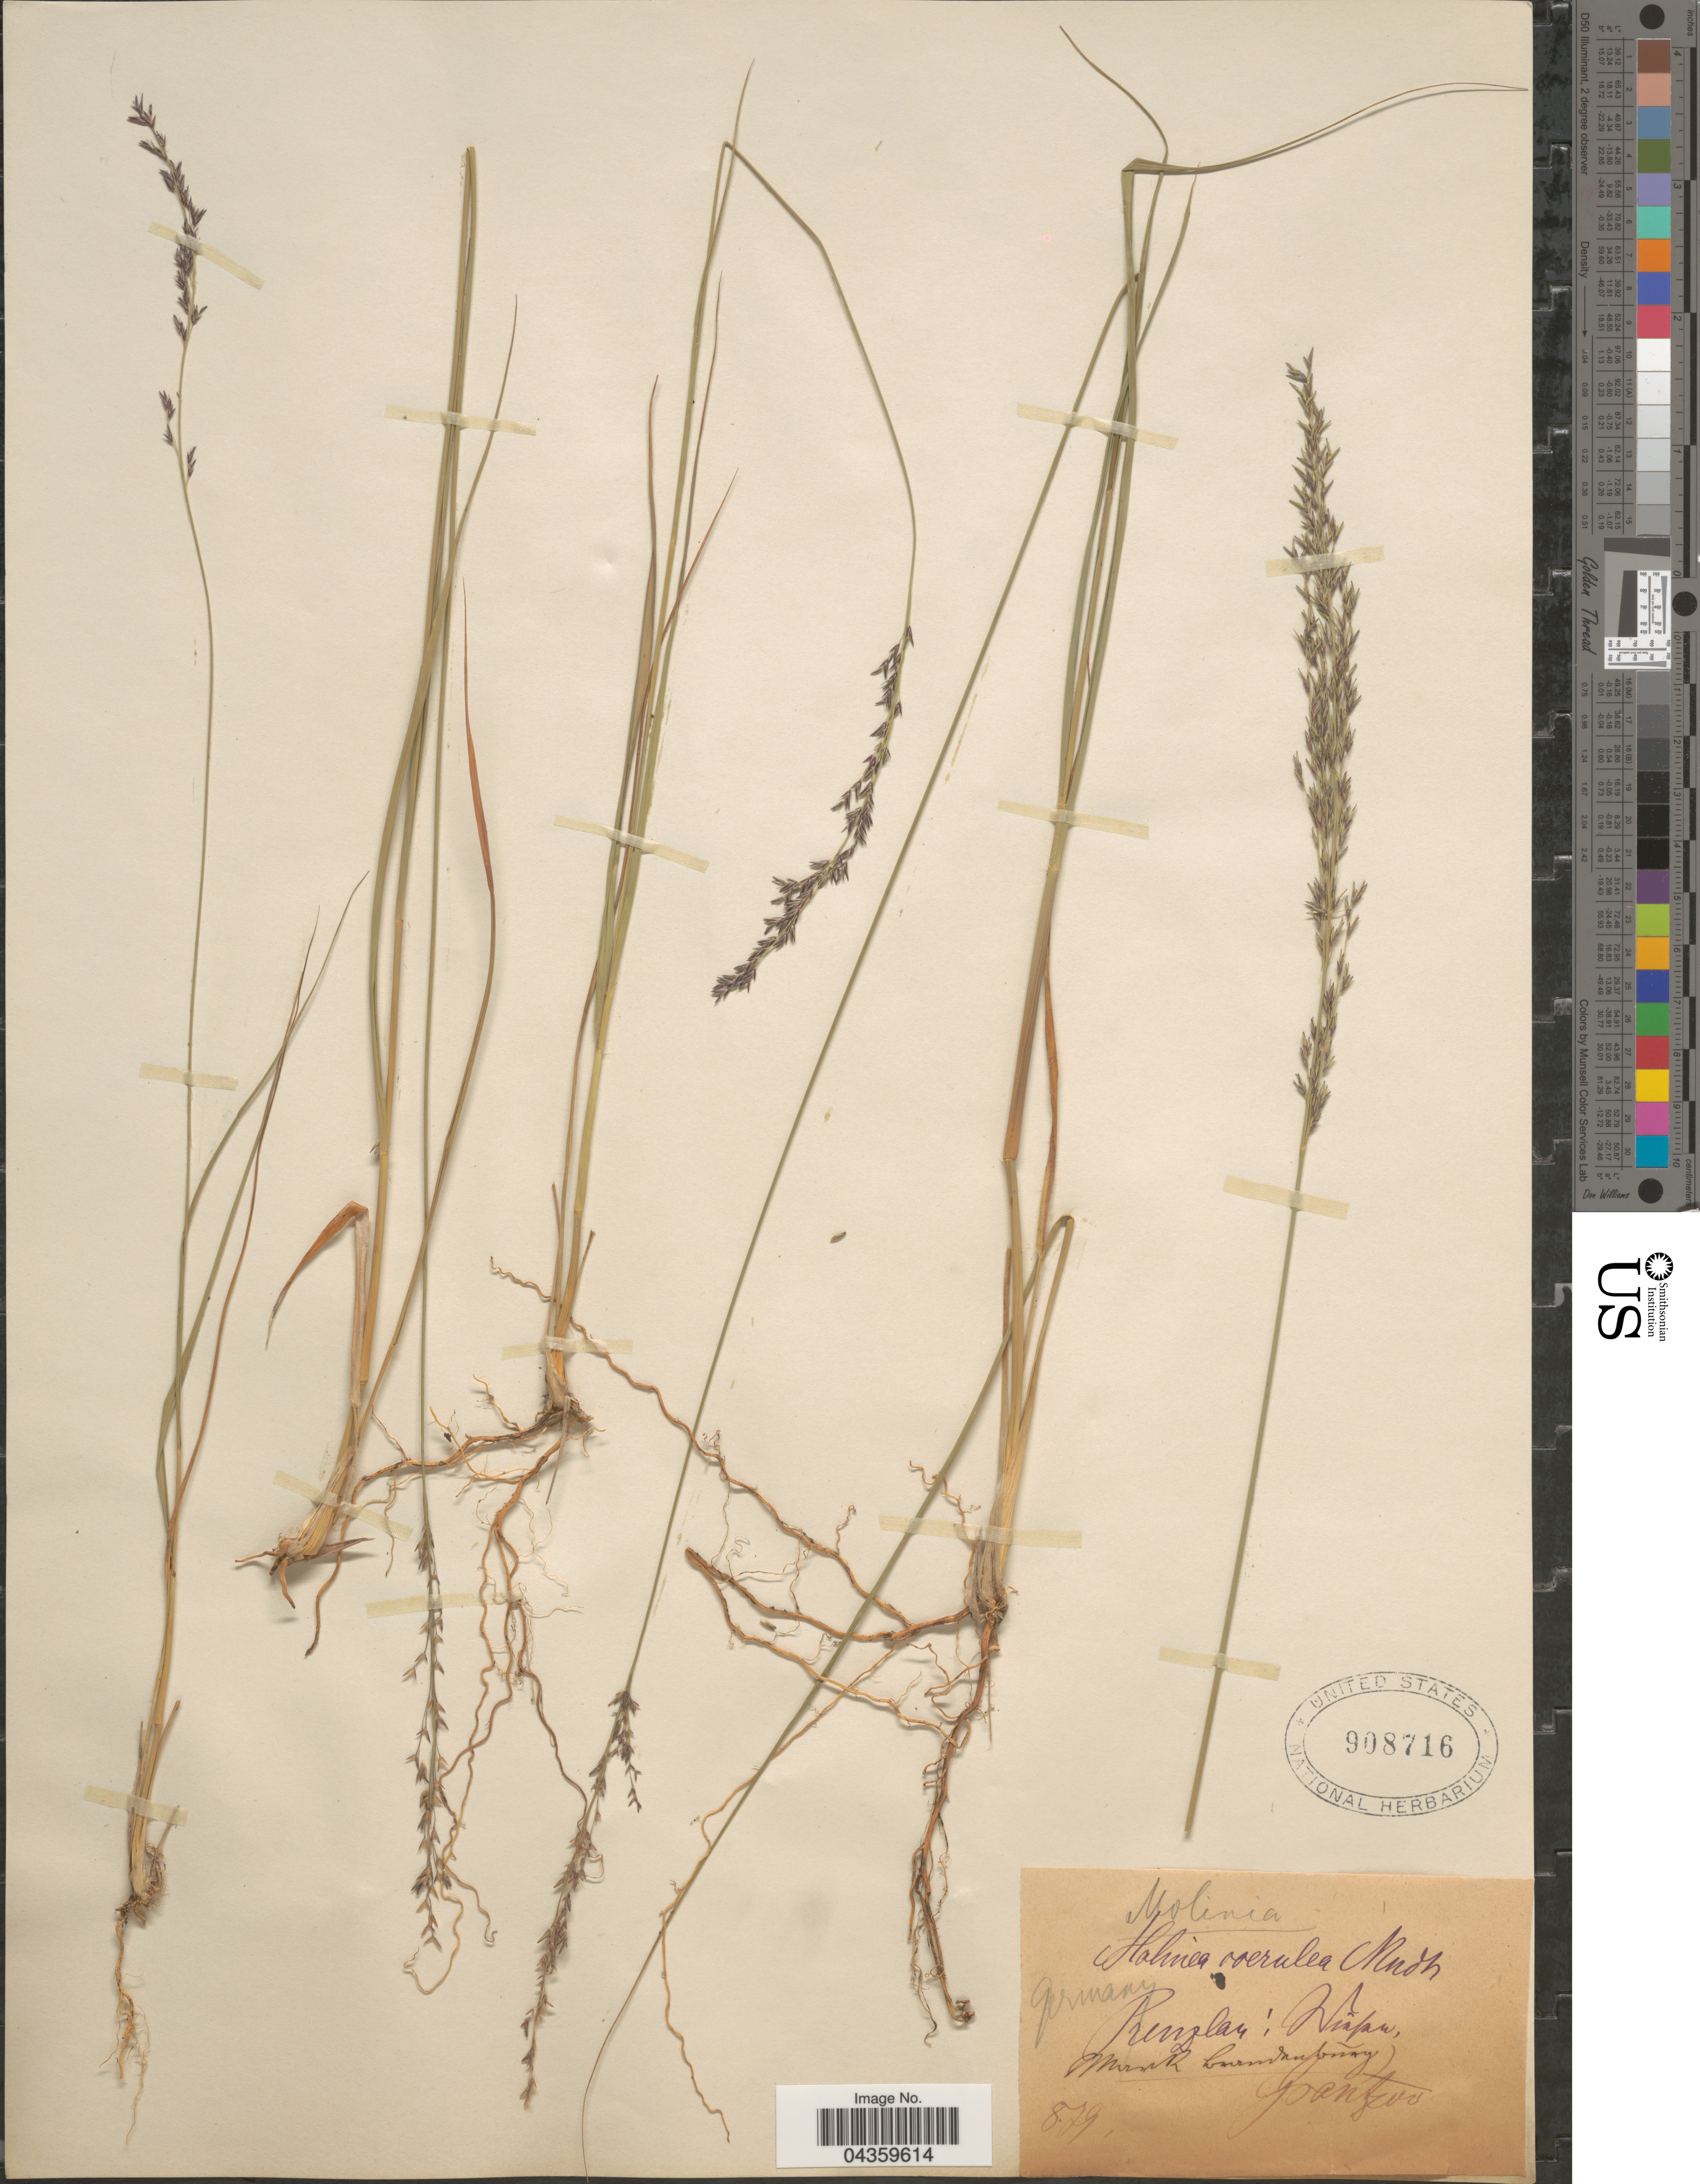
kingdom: Plantae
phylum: Tracheophyta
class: Liliopsida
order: Poales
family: Poaceae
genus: Molinia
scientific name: Molinia caerulea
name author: (L.) Moench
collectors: Grantzow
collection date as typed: Transcribed d/m/y: /8/79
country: Germany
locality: Prenzlau: Wiapan.[interpreted] [illegible text].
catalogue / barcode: US 908716